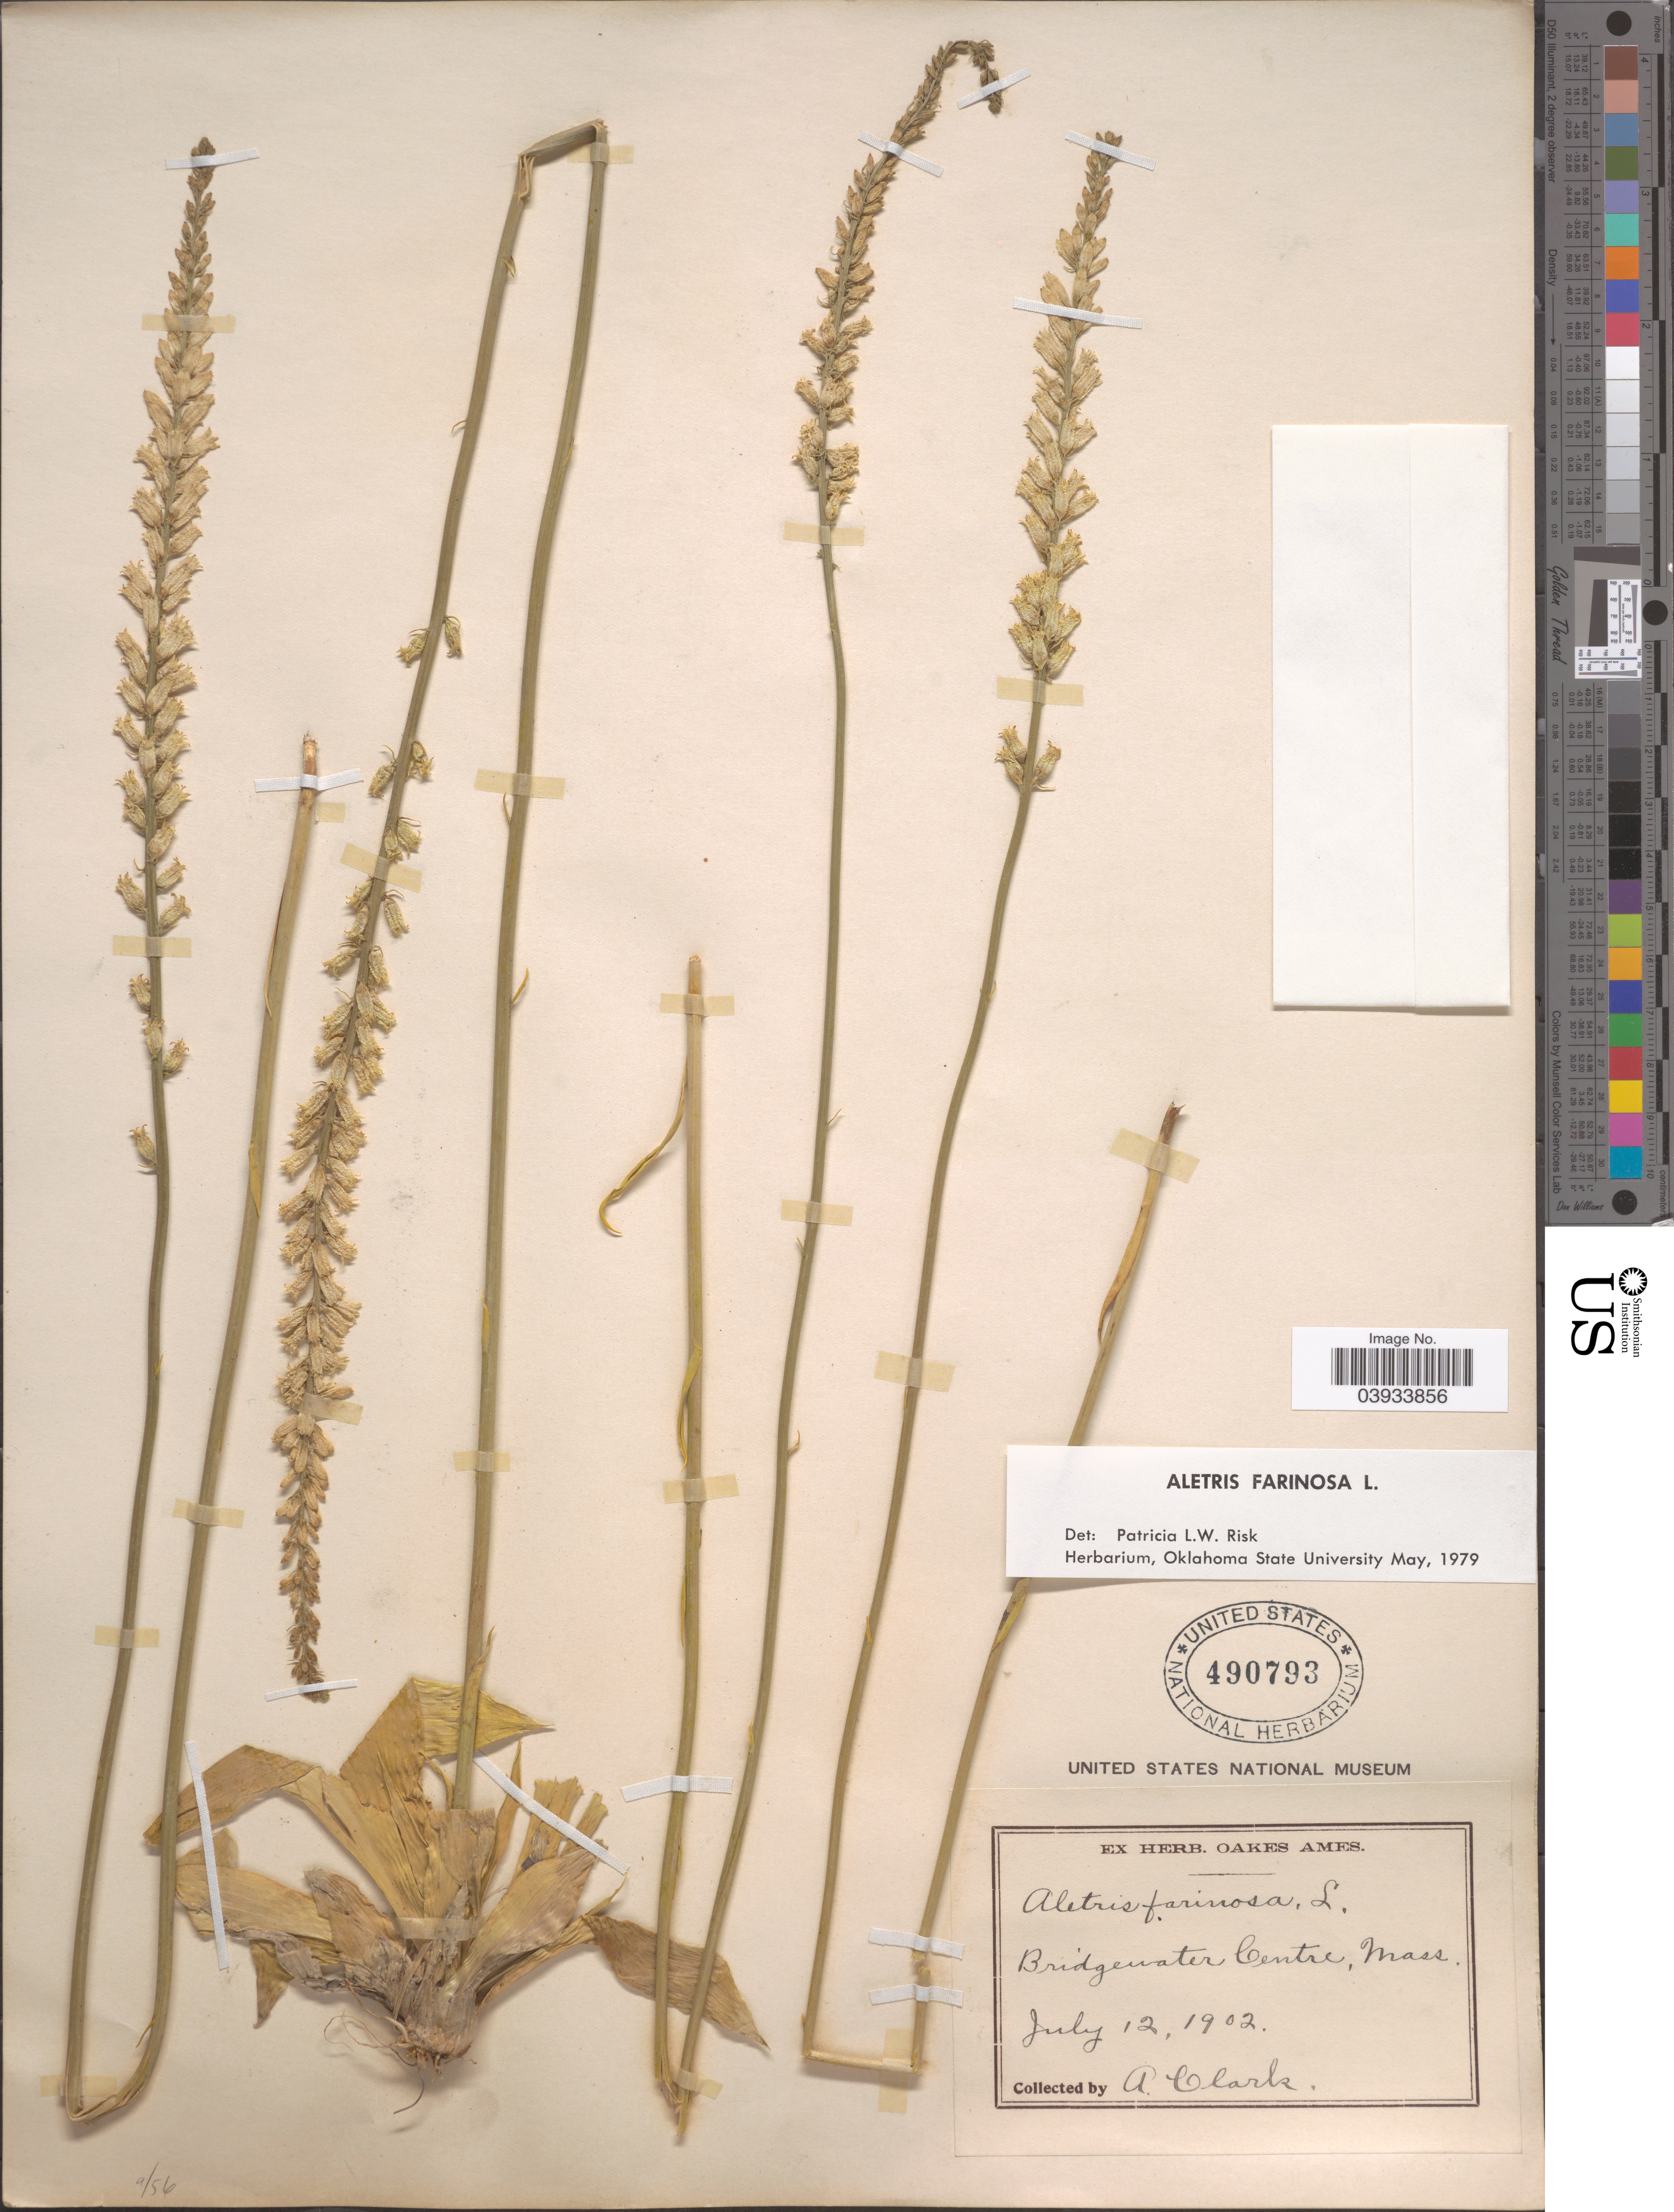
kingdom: Plantae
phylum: Tracheophyta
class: Liliopsida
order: Dioscoreales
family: Nartheciaceae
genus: Aletris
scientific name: Aletris farinosa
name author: L.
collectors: A. Clark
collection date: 1902-07-12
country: United States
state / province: Massachusetts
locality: Bridgewater Centre.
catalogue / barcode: US 490793